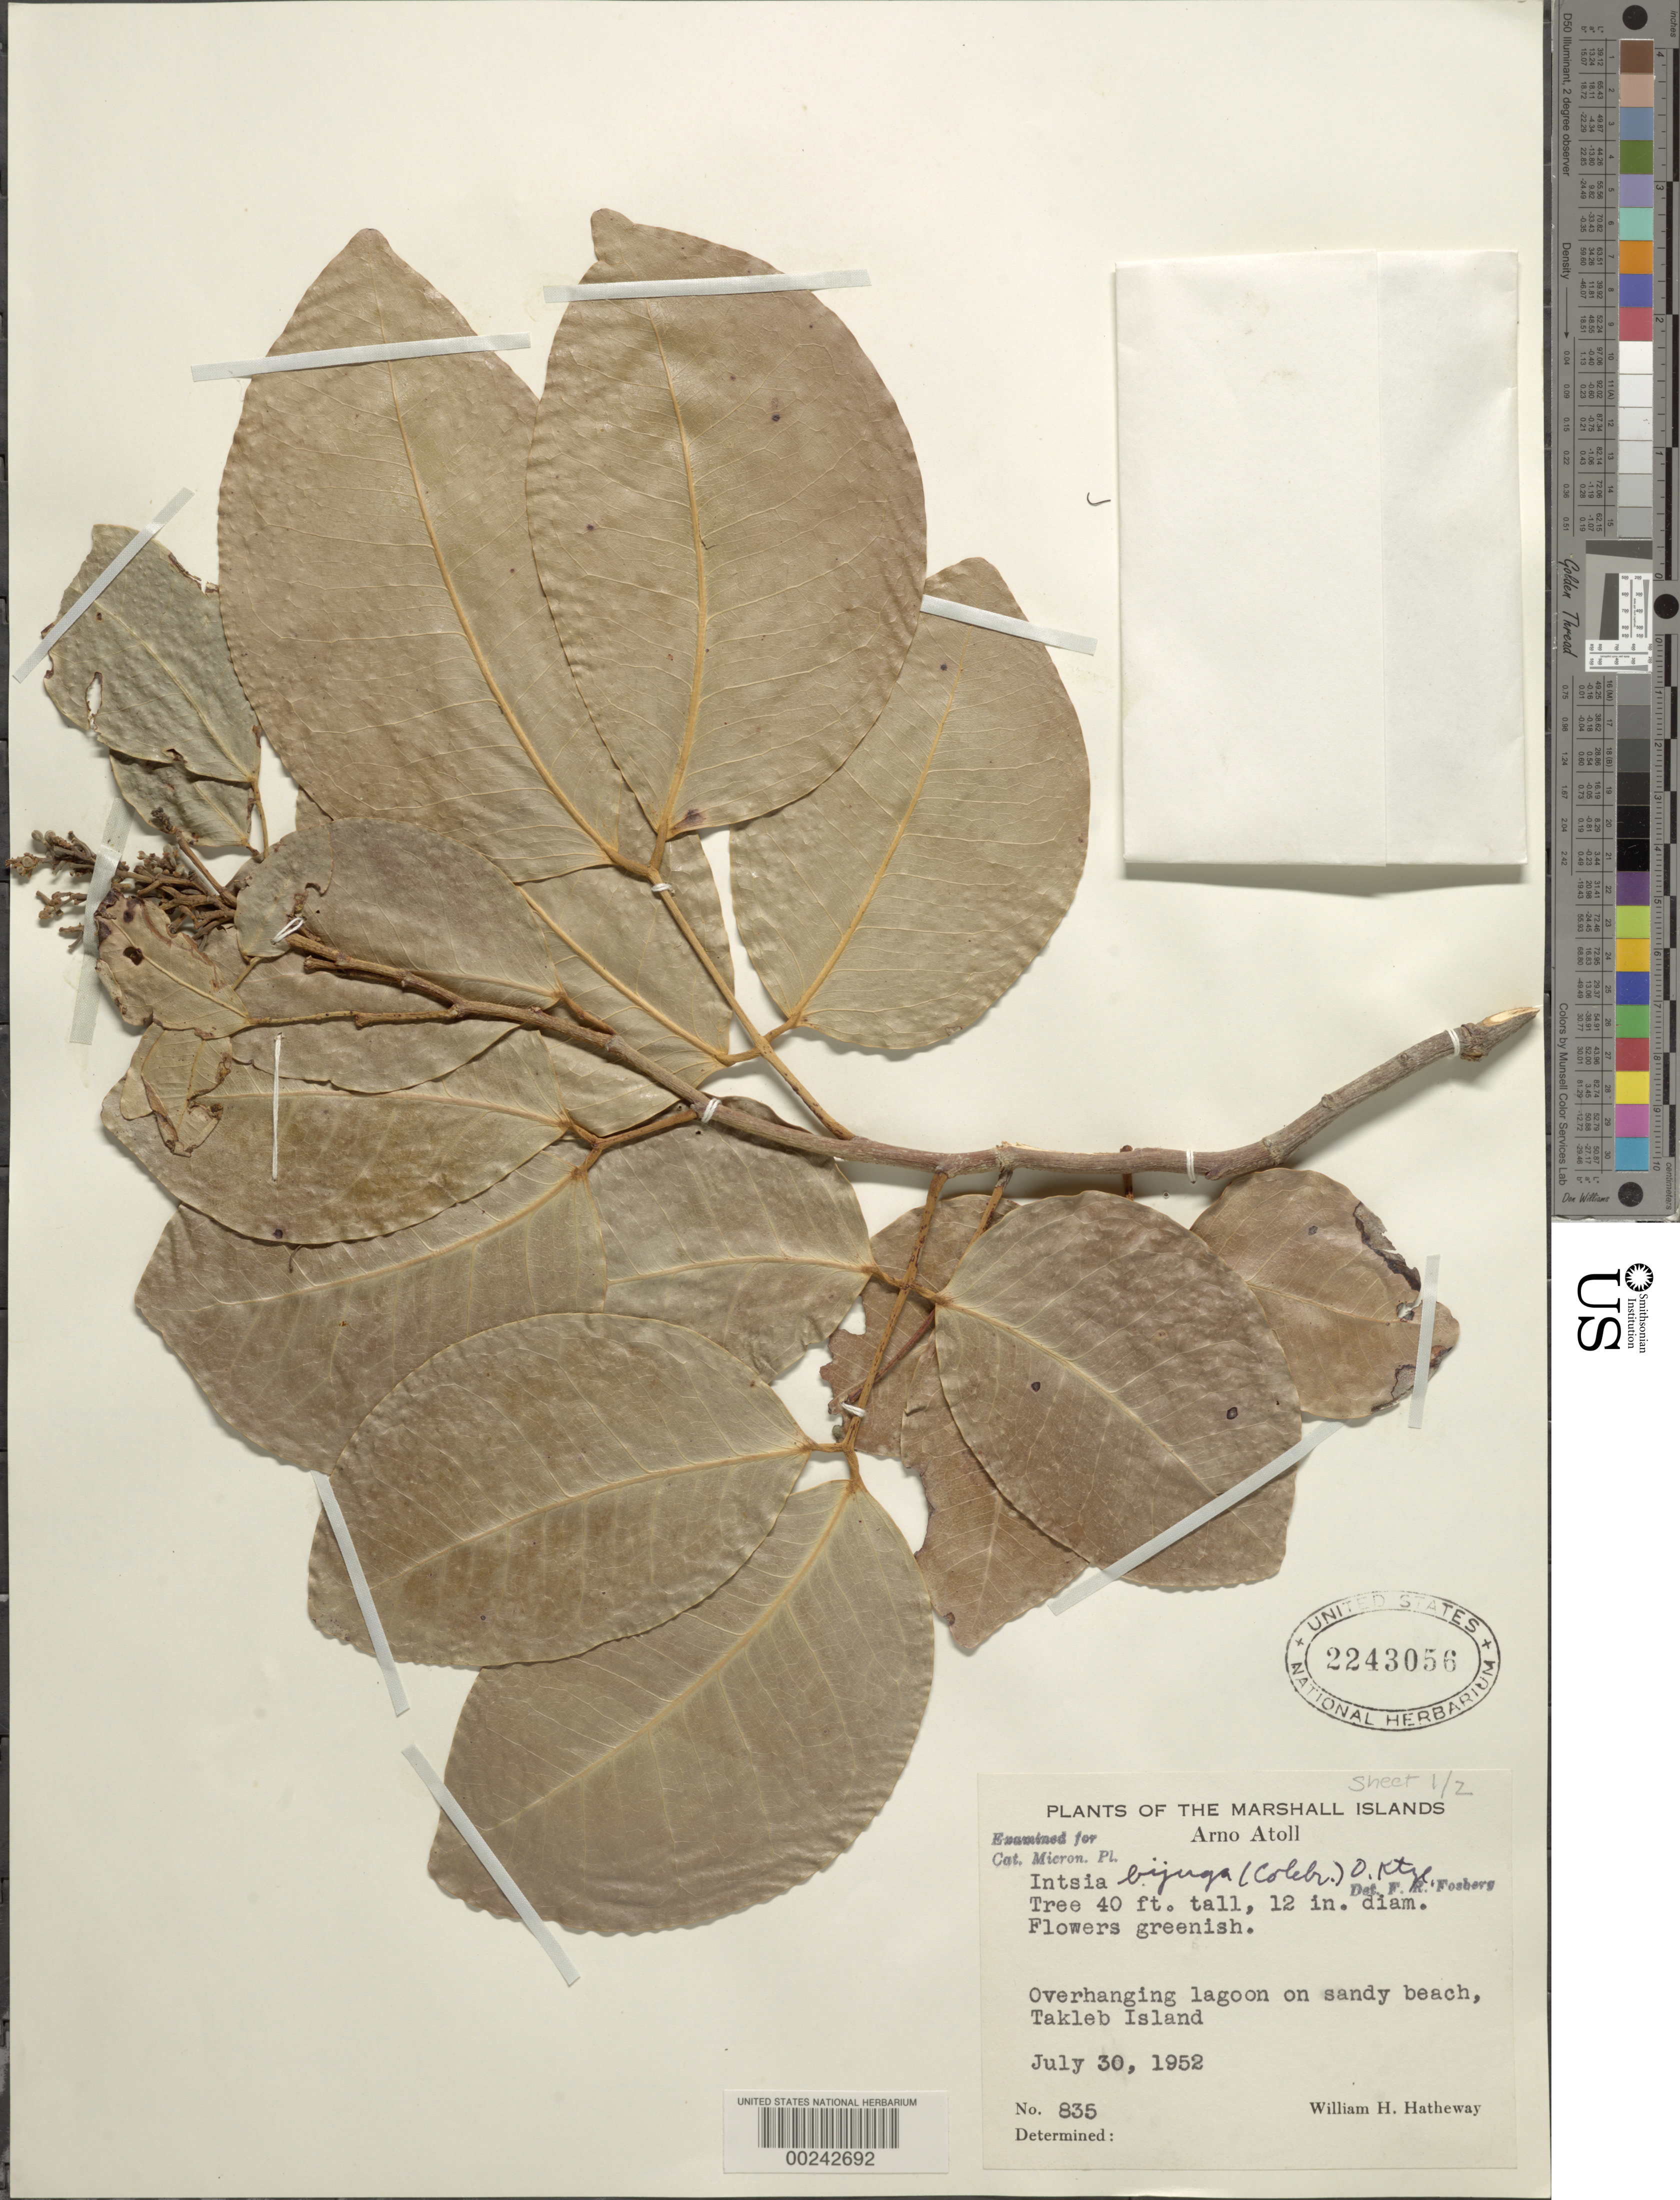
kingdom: Plantae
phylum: Tracheophyta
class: Magnoliopsida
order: Fabales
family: Fabaceae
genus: Intsia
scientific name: Intsia bijuga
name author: (Colebr.) Kuntze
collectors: W. H. Hatheway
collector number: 835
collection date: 1952-07-30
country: Marshall Islands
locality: Overhanging lagoon on sandy beacg, Takleb Isllnd. Arno Atoll.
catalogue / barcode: US 2243056